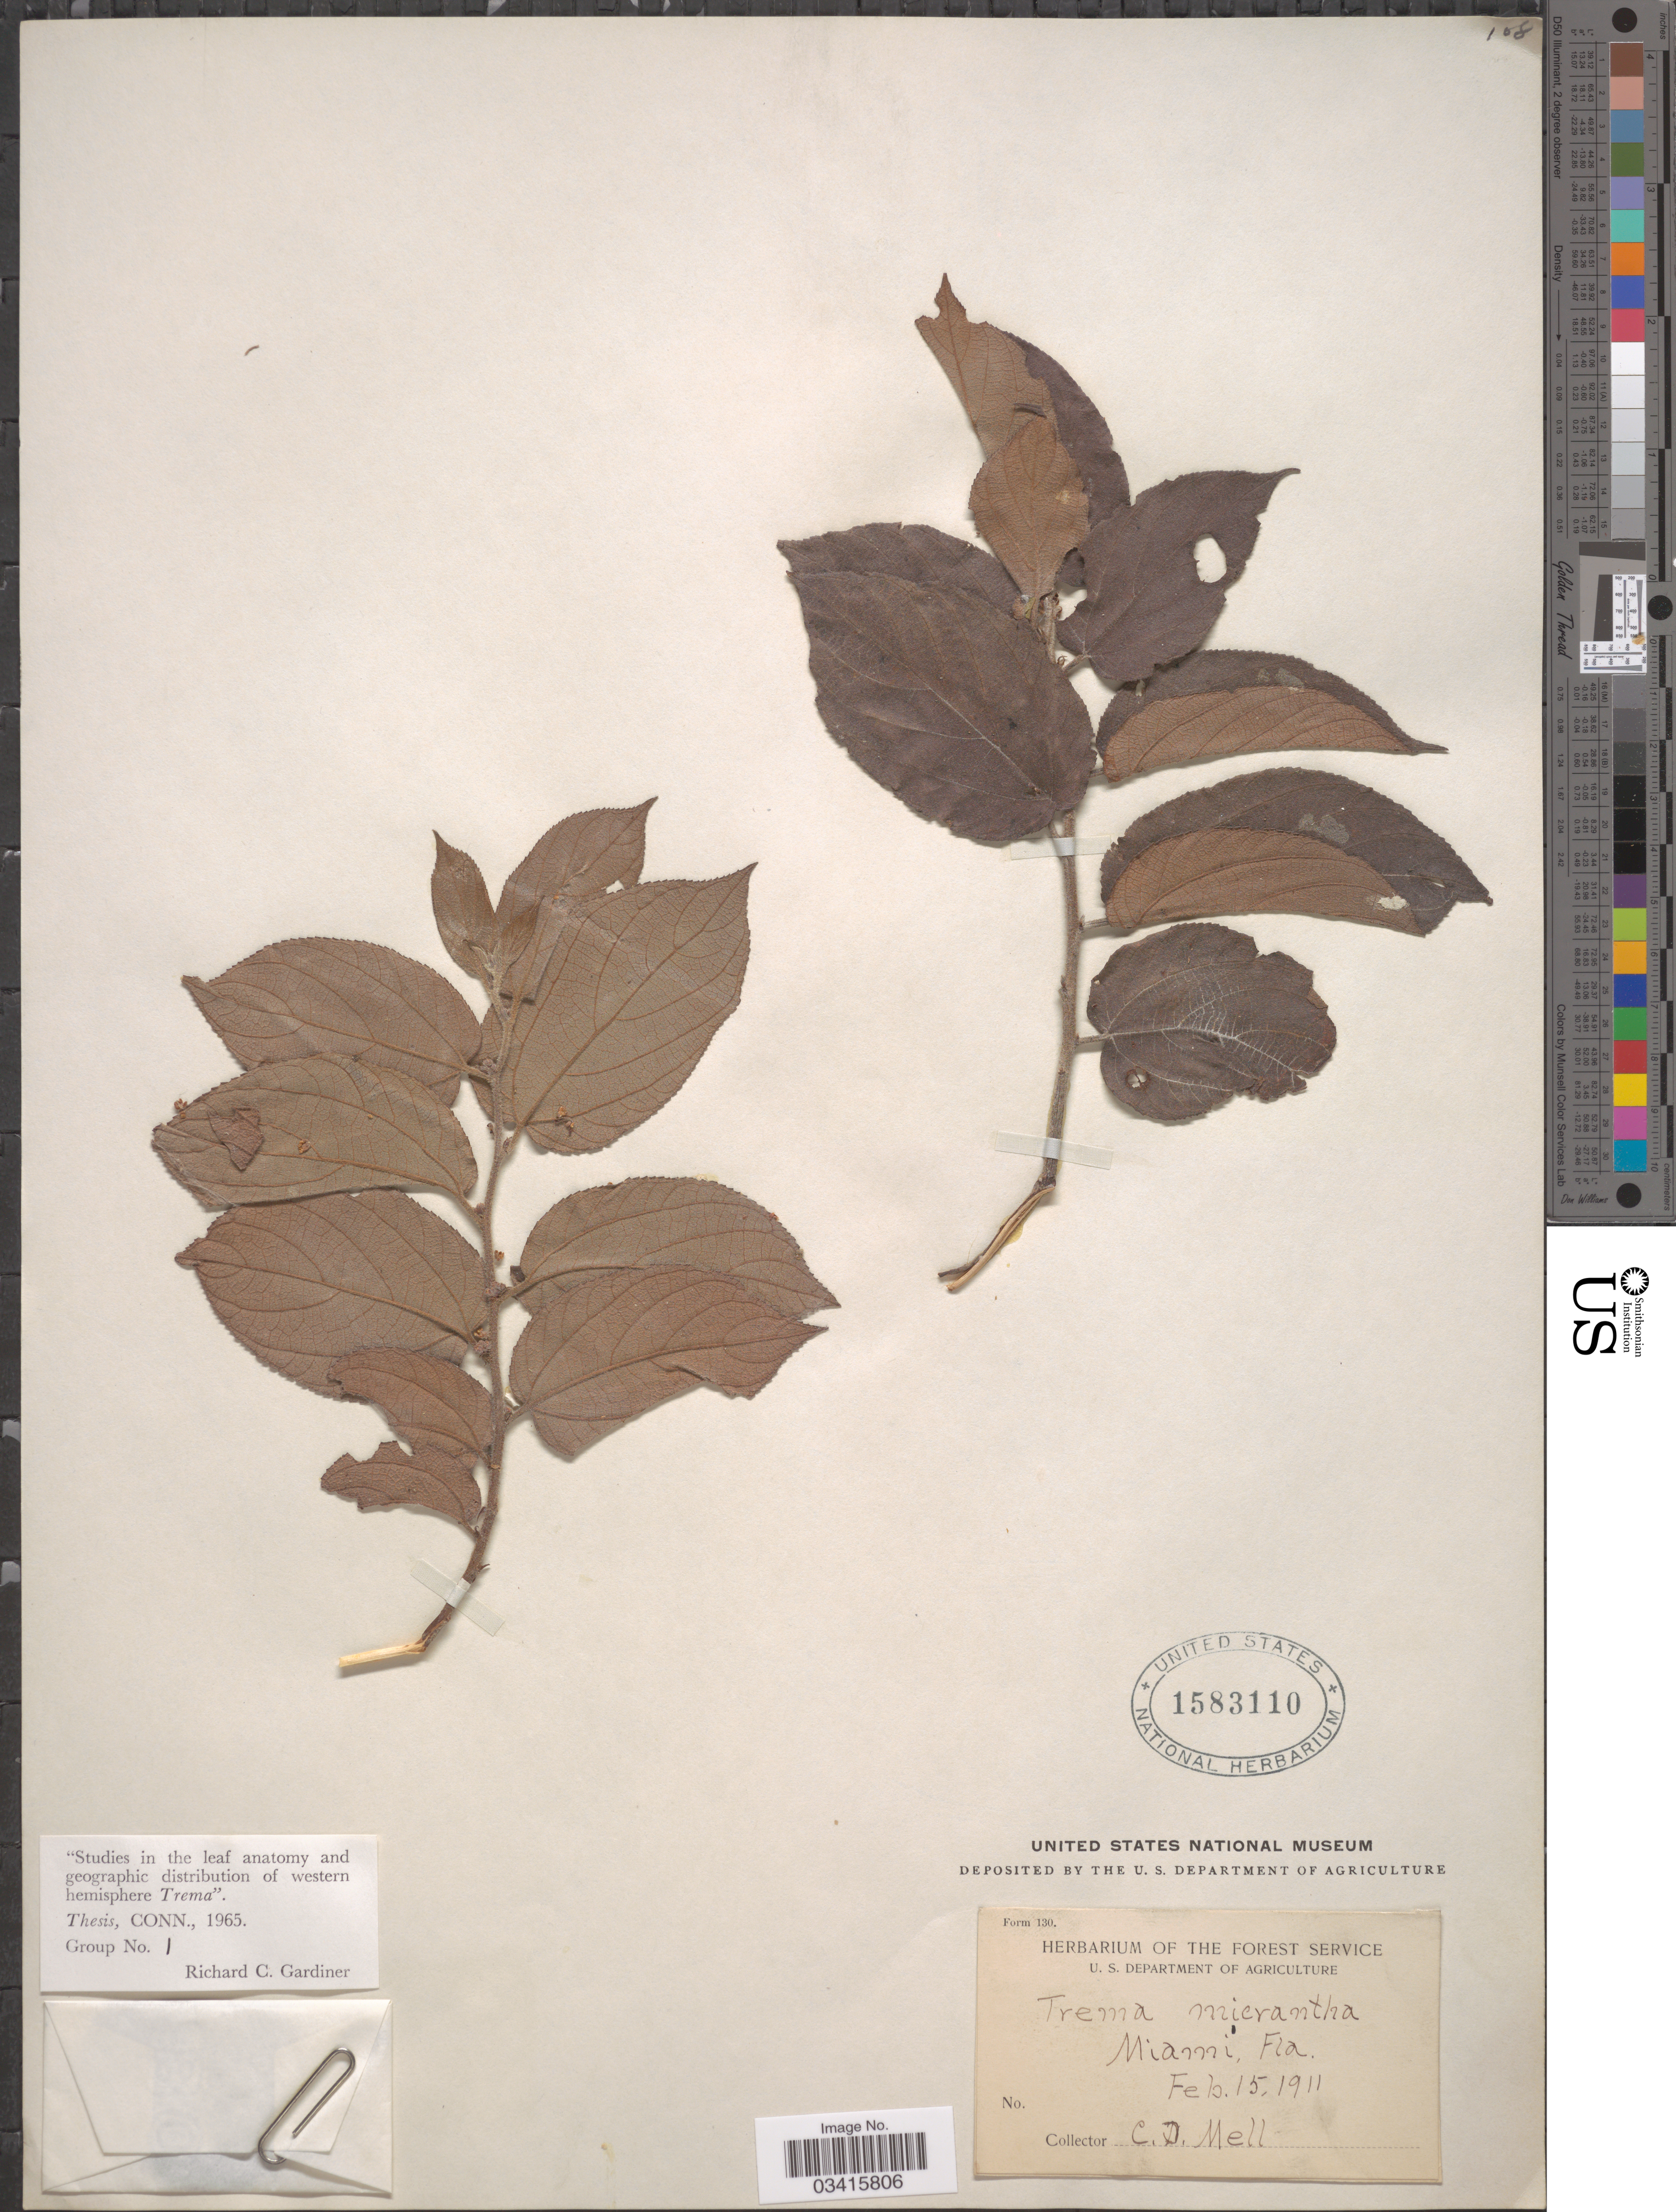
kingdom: Plantae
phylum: Tracheophyta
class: Magnoliopsida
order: Rosales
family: Cannabaceae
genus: Trema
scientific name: Trema floridanum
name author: Britton ex Small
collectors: C. D. Mell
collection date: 1911-02-15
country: United States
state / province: Florida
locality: Miami.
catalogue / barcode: US 1583110